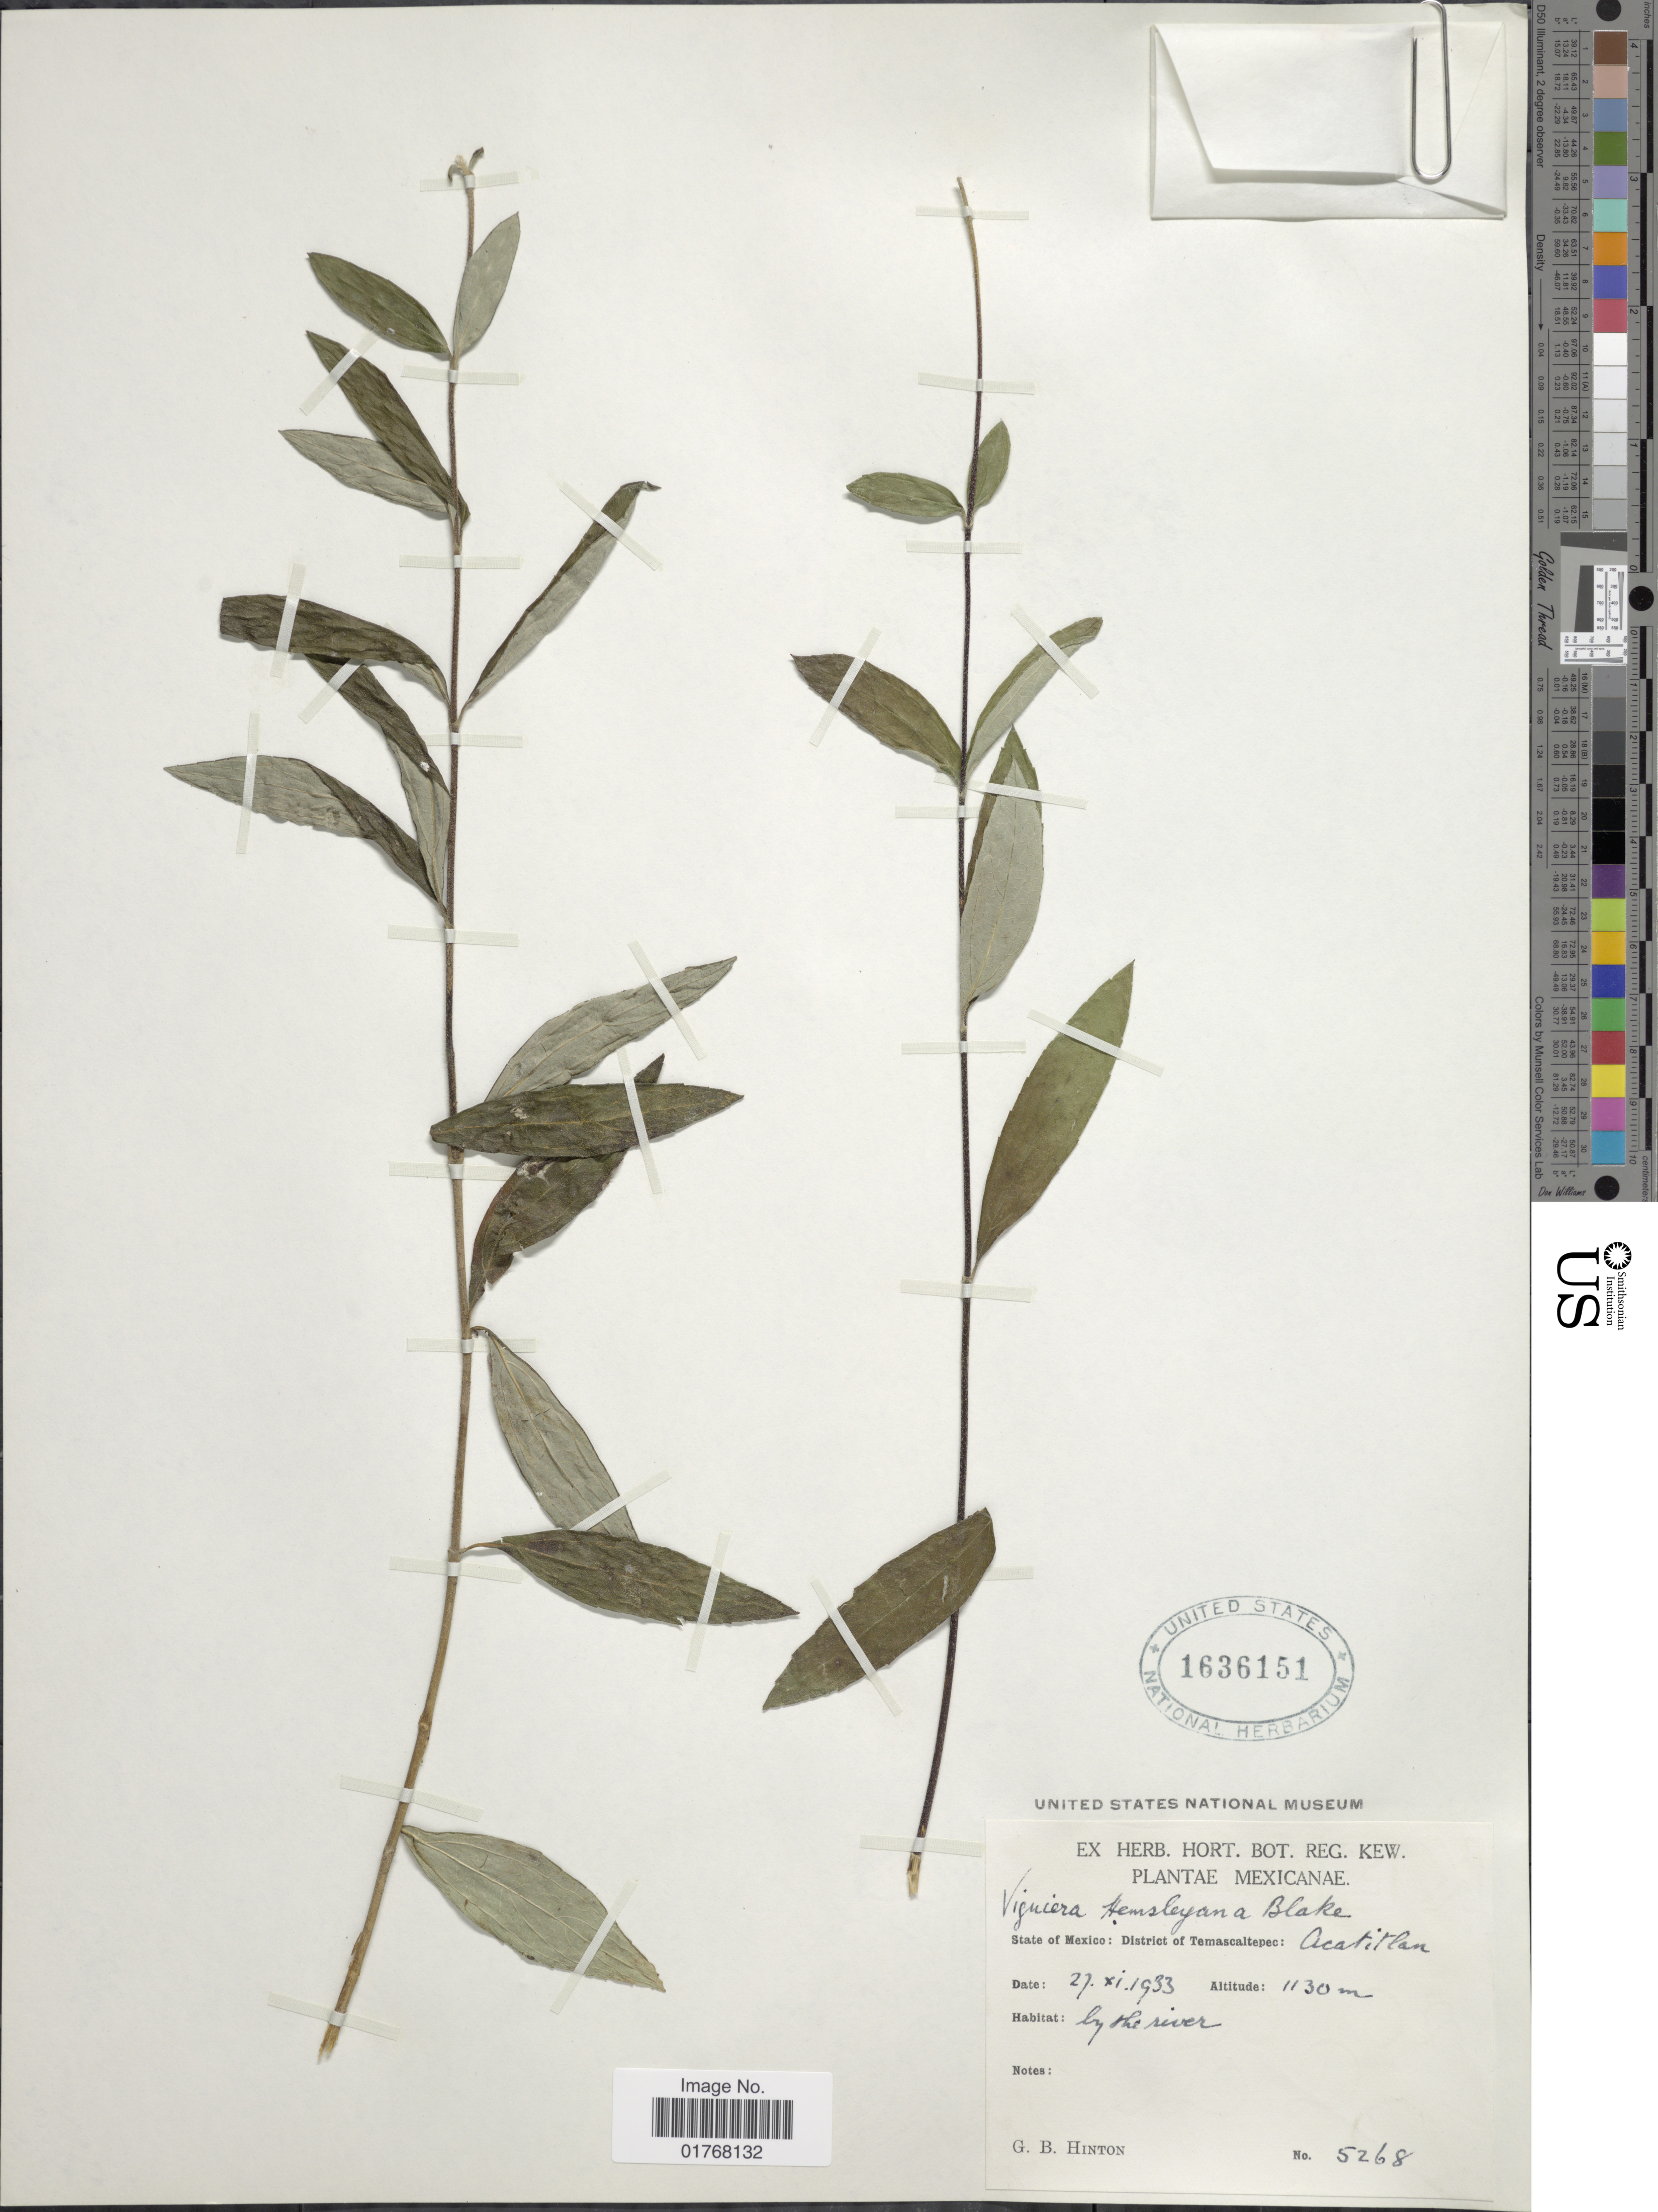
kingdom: Plantae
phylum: Tracheophyta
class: Magnoliopsida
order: Asterales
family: Asteraceae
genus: Viguiera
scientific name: Viguiera hemsleyana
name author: S.F. Blake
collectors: G. B. Hinton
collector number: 5268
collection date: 1933-11-27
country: Mexico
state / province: México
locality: District Temascaltepec: Acatitlan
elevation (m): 1130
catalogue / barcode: US 1636151